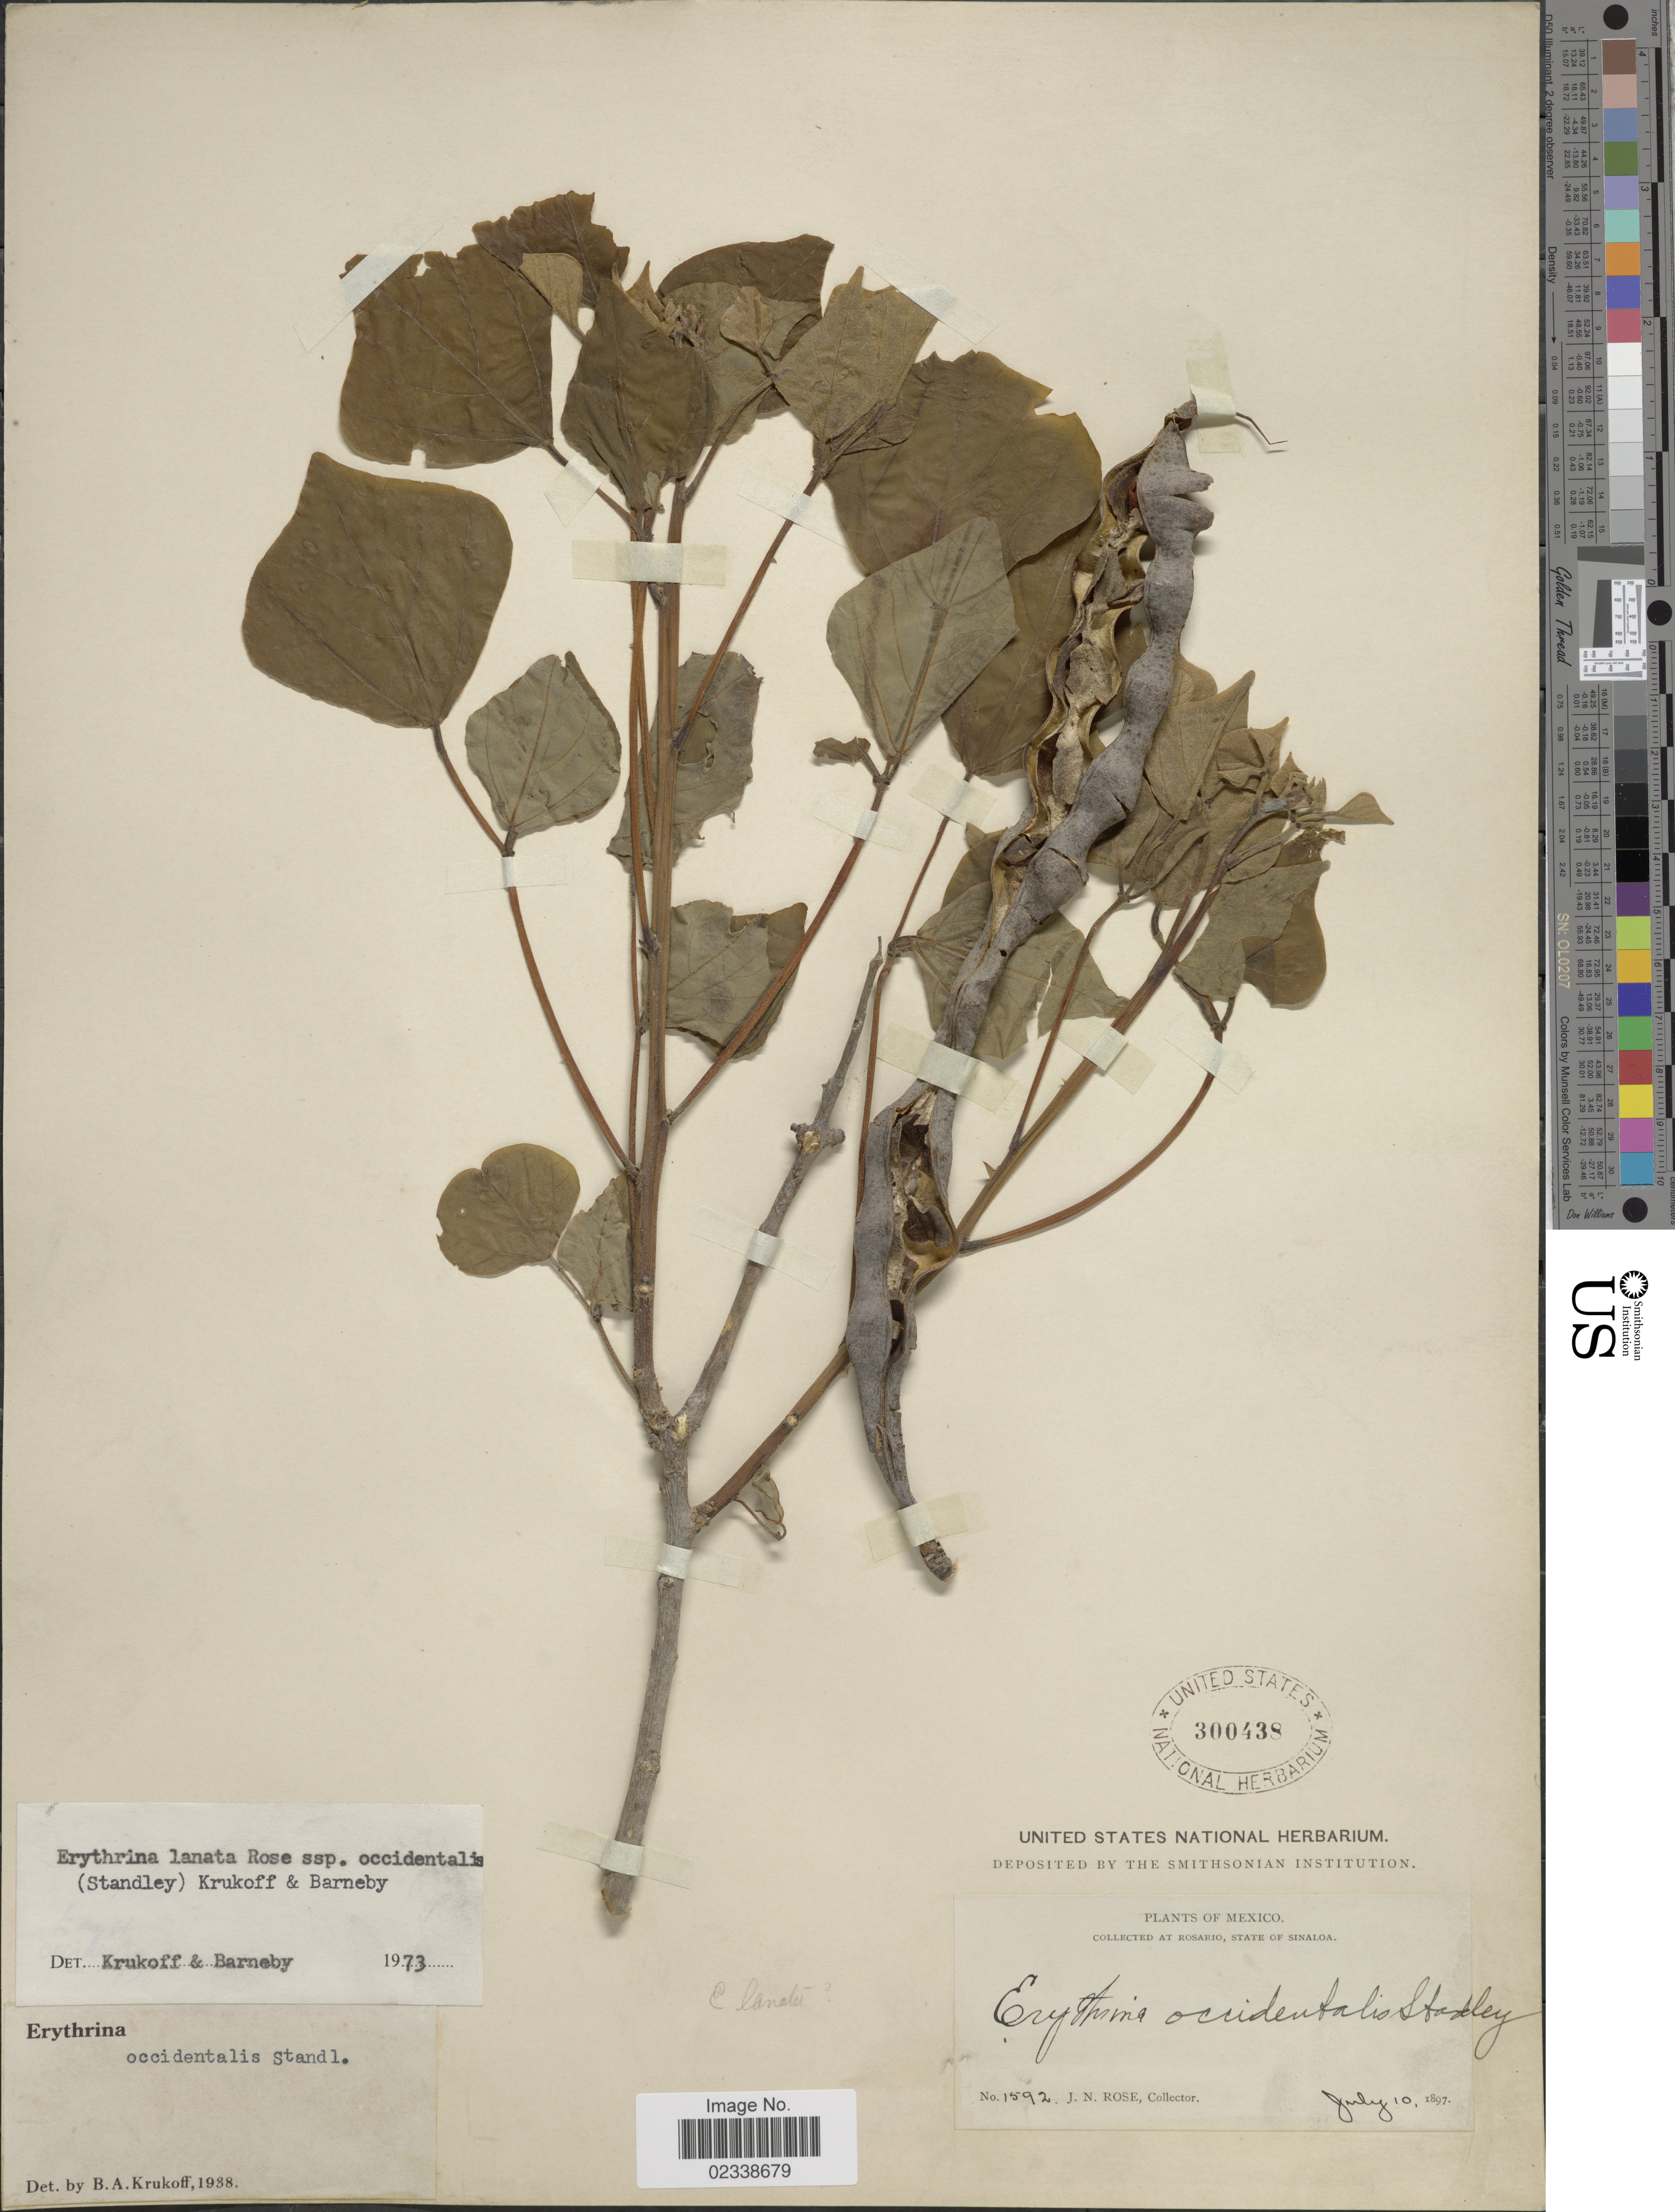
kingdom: Plantae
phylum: Tracheophyta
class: Magnoliopsida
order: Fabales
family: Fabaceae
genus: Erythrina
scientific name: Erythrina lanata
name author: Rose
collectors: J. N. Rose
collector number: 1592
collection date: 1897-07-10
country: Mexico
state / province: Sinaloa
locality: Rosario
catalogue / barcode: US 300438